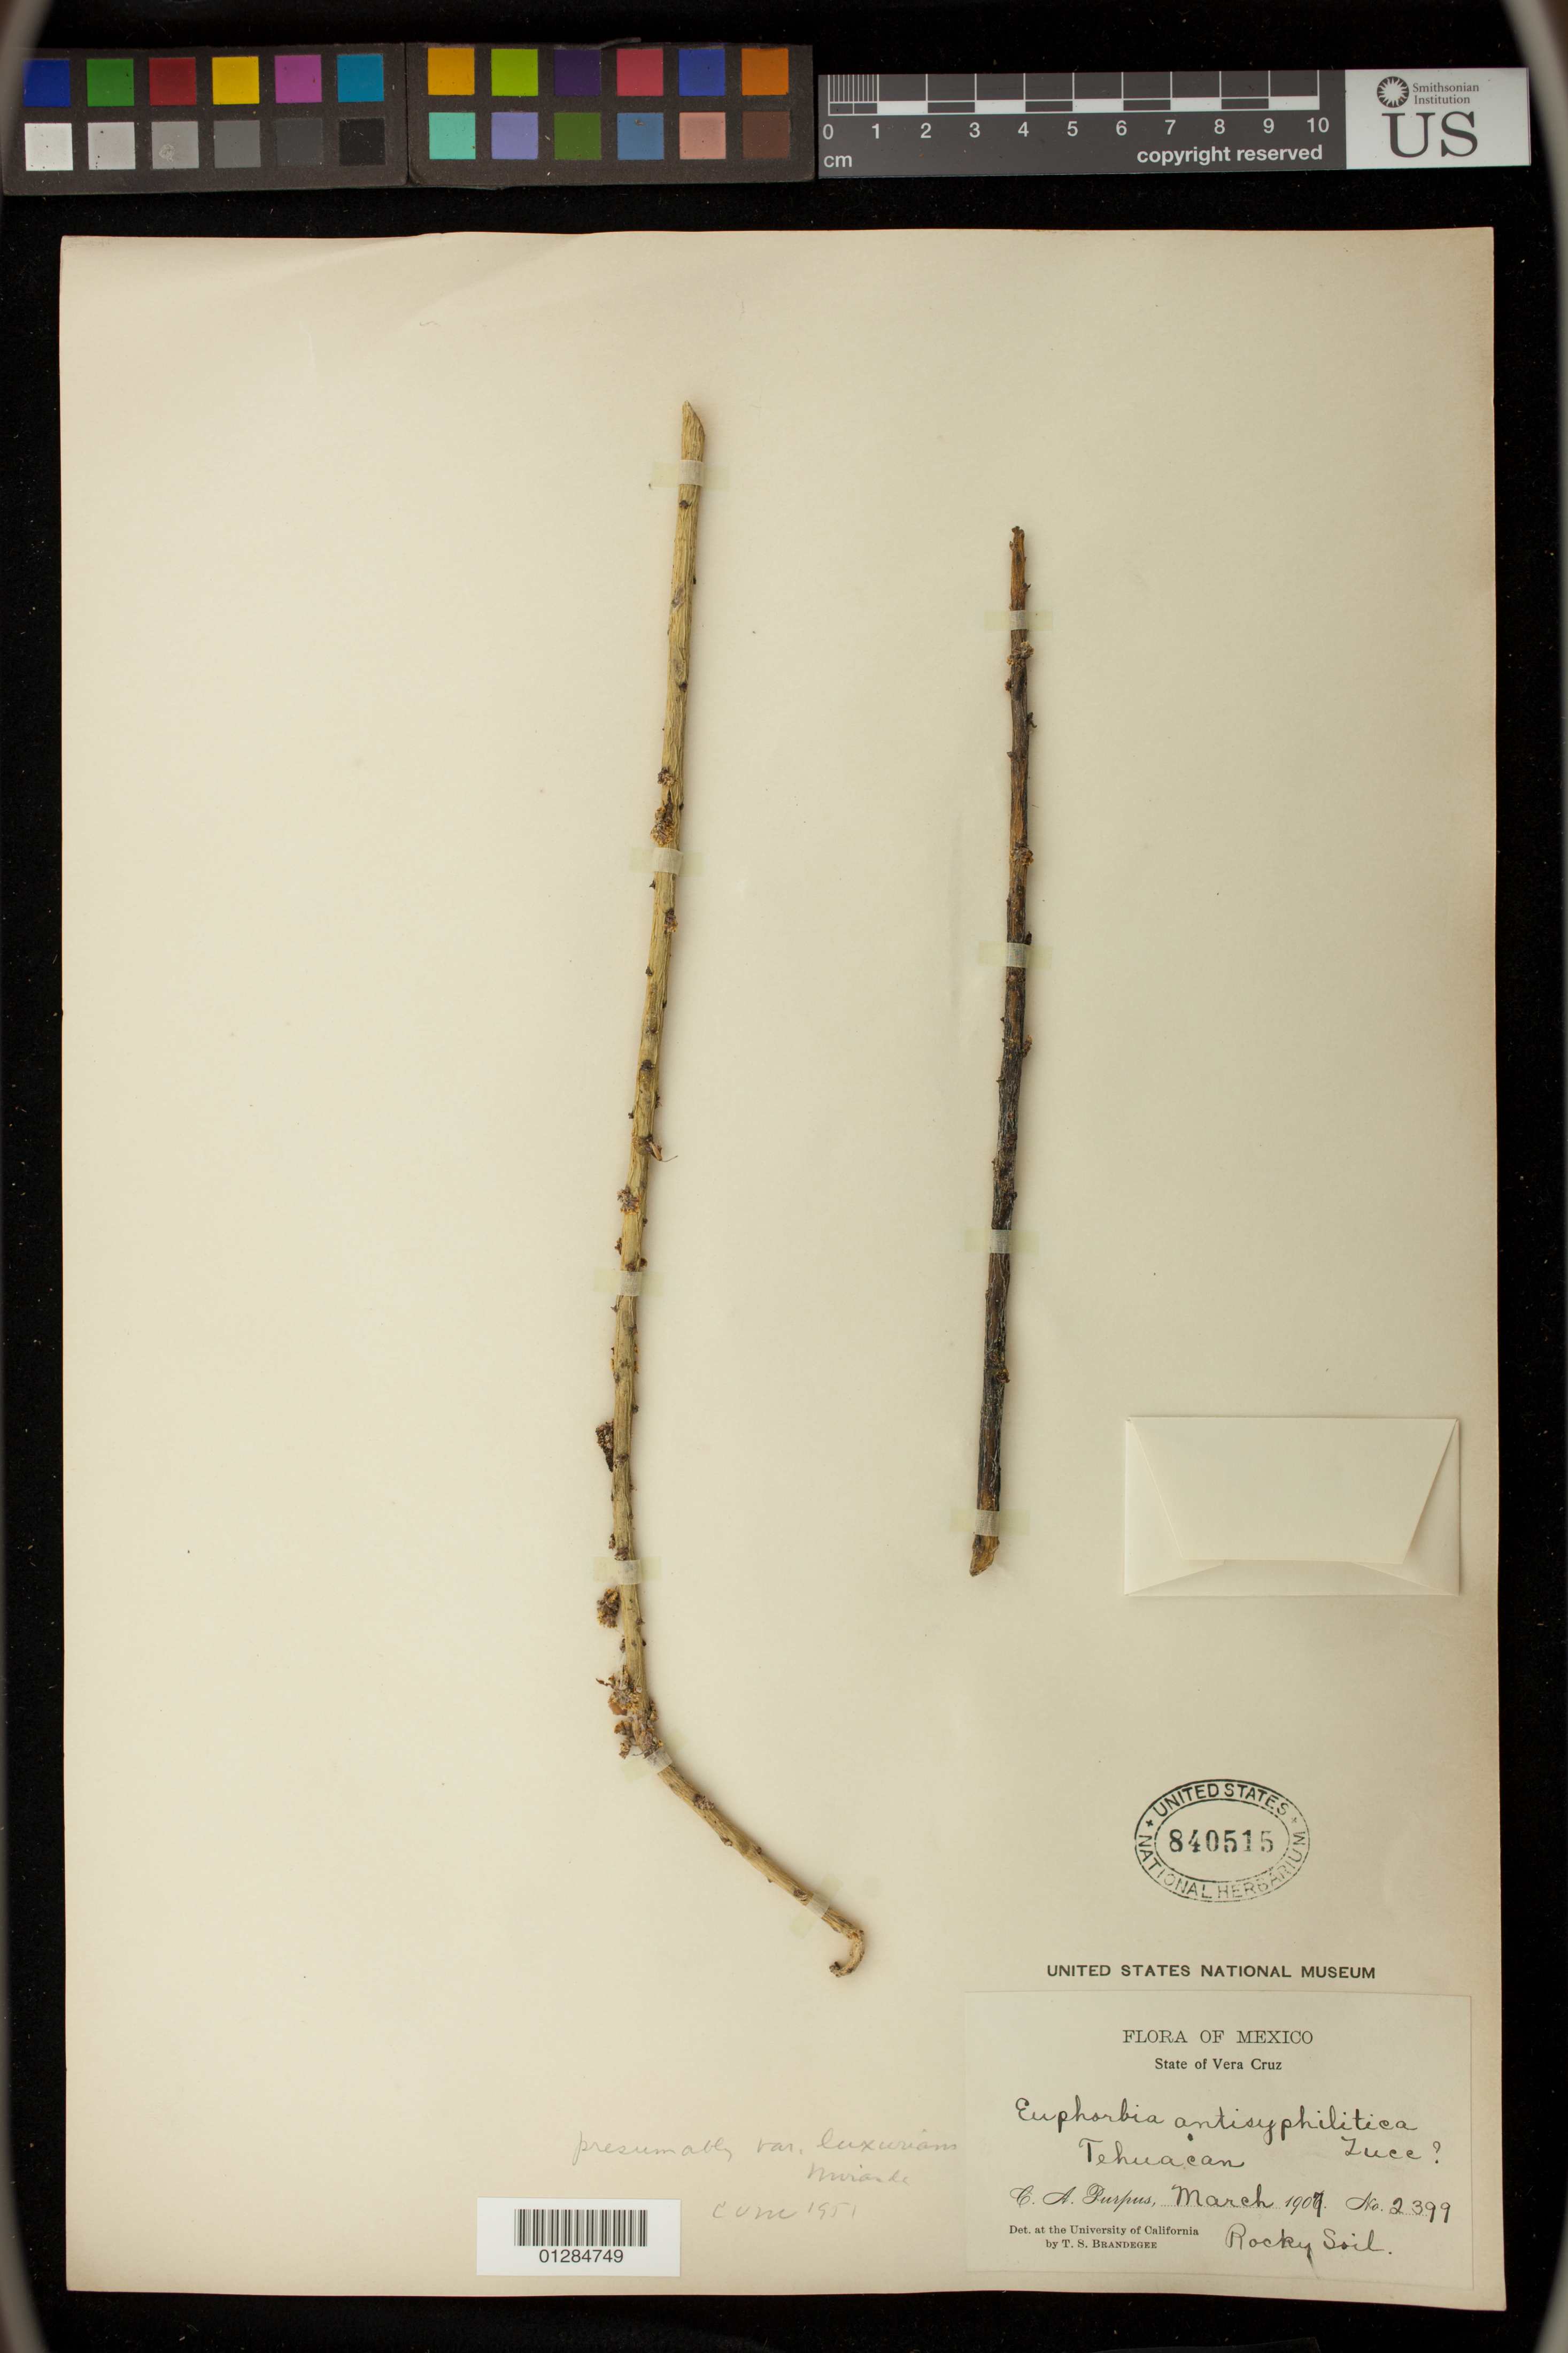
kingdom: Plantae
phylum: Tracheophyta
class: Magnoliopsida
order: Malpighiales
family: Euphorbiaceae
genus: Euphorbia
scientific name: Euphorbia sp.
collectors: C. A. Purpus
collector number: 2399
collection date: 1907-03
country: Mexico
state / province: Veracruz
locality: Tehuacan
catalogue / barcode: US 840515